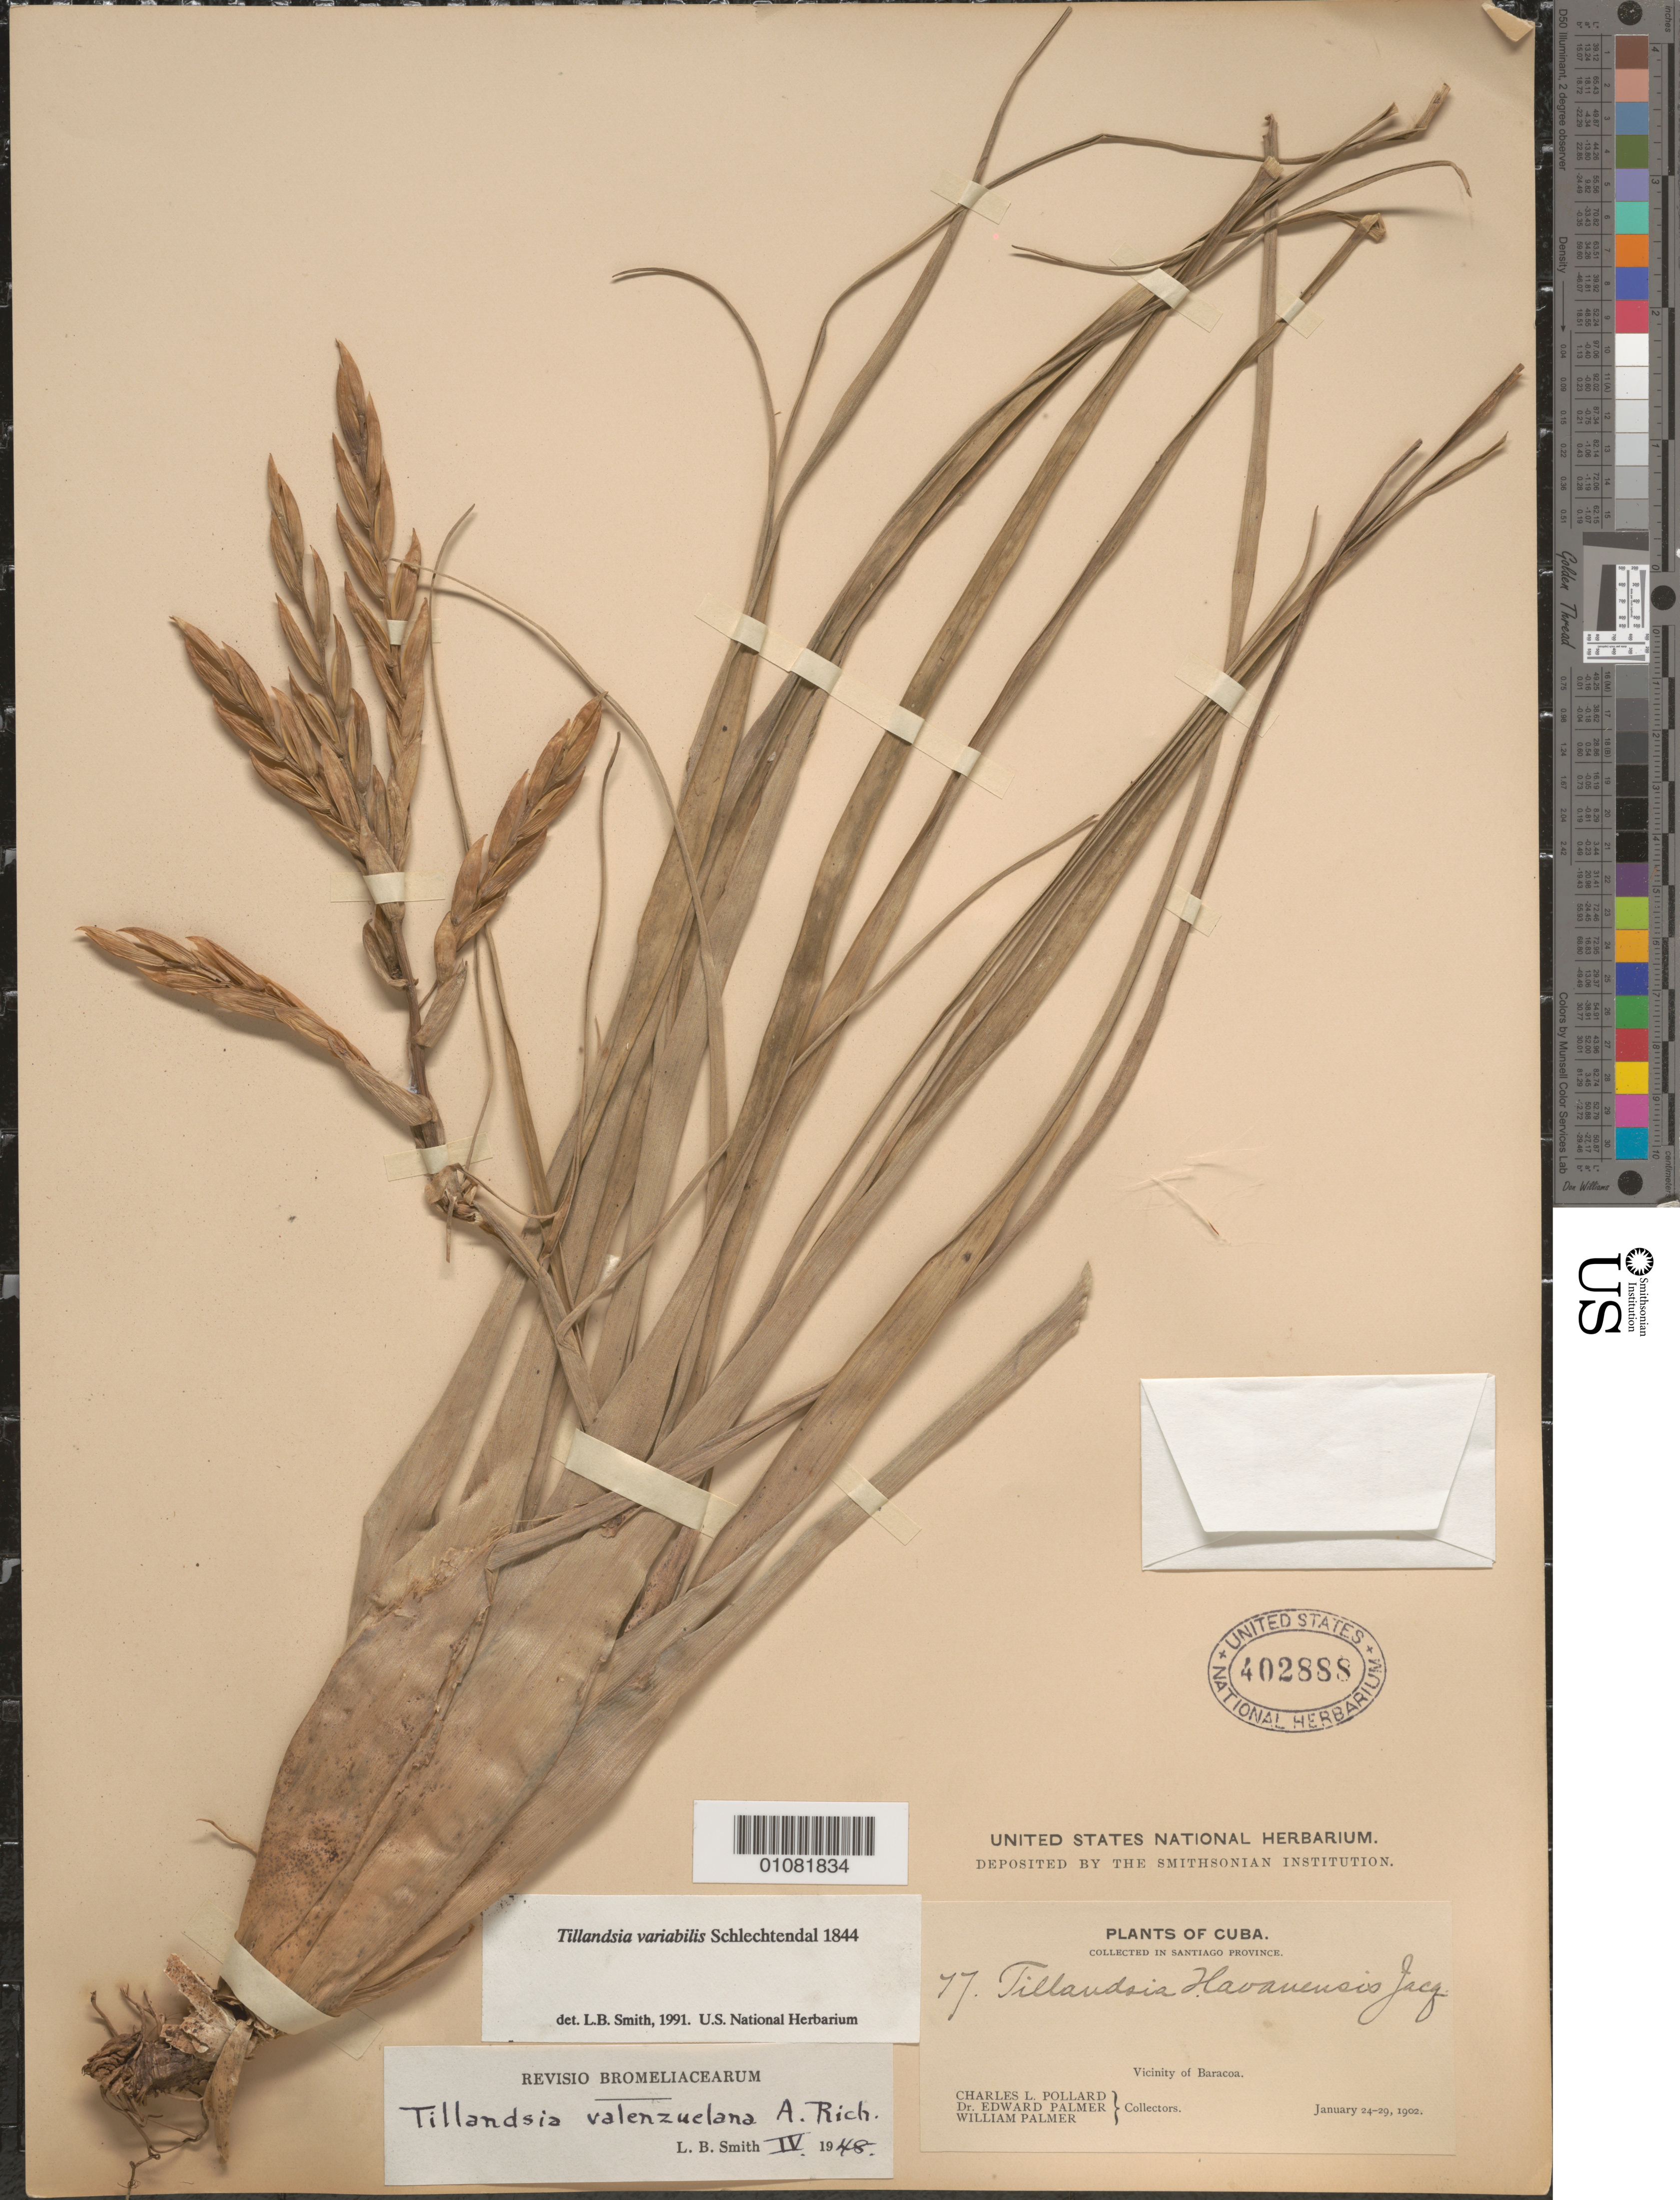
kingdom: Plantae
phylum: Tracheophyta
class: Liliopsida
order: Poales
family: Bromeliaceae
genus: Tillandsia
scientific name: Tillandsia variabilis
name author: Schltdl.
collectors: C. L. Pollard, E. Palmer & W. Palmer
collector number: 77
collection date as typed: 24 Jan 1902 to 29 Jan 1902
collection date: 1902-01-24/1902-01-29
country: Cuba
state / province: Santiago de Cuba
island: Cuba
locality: Baracoa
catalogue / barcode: US 402888